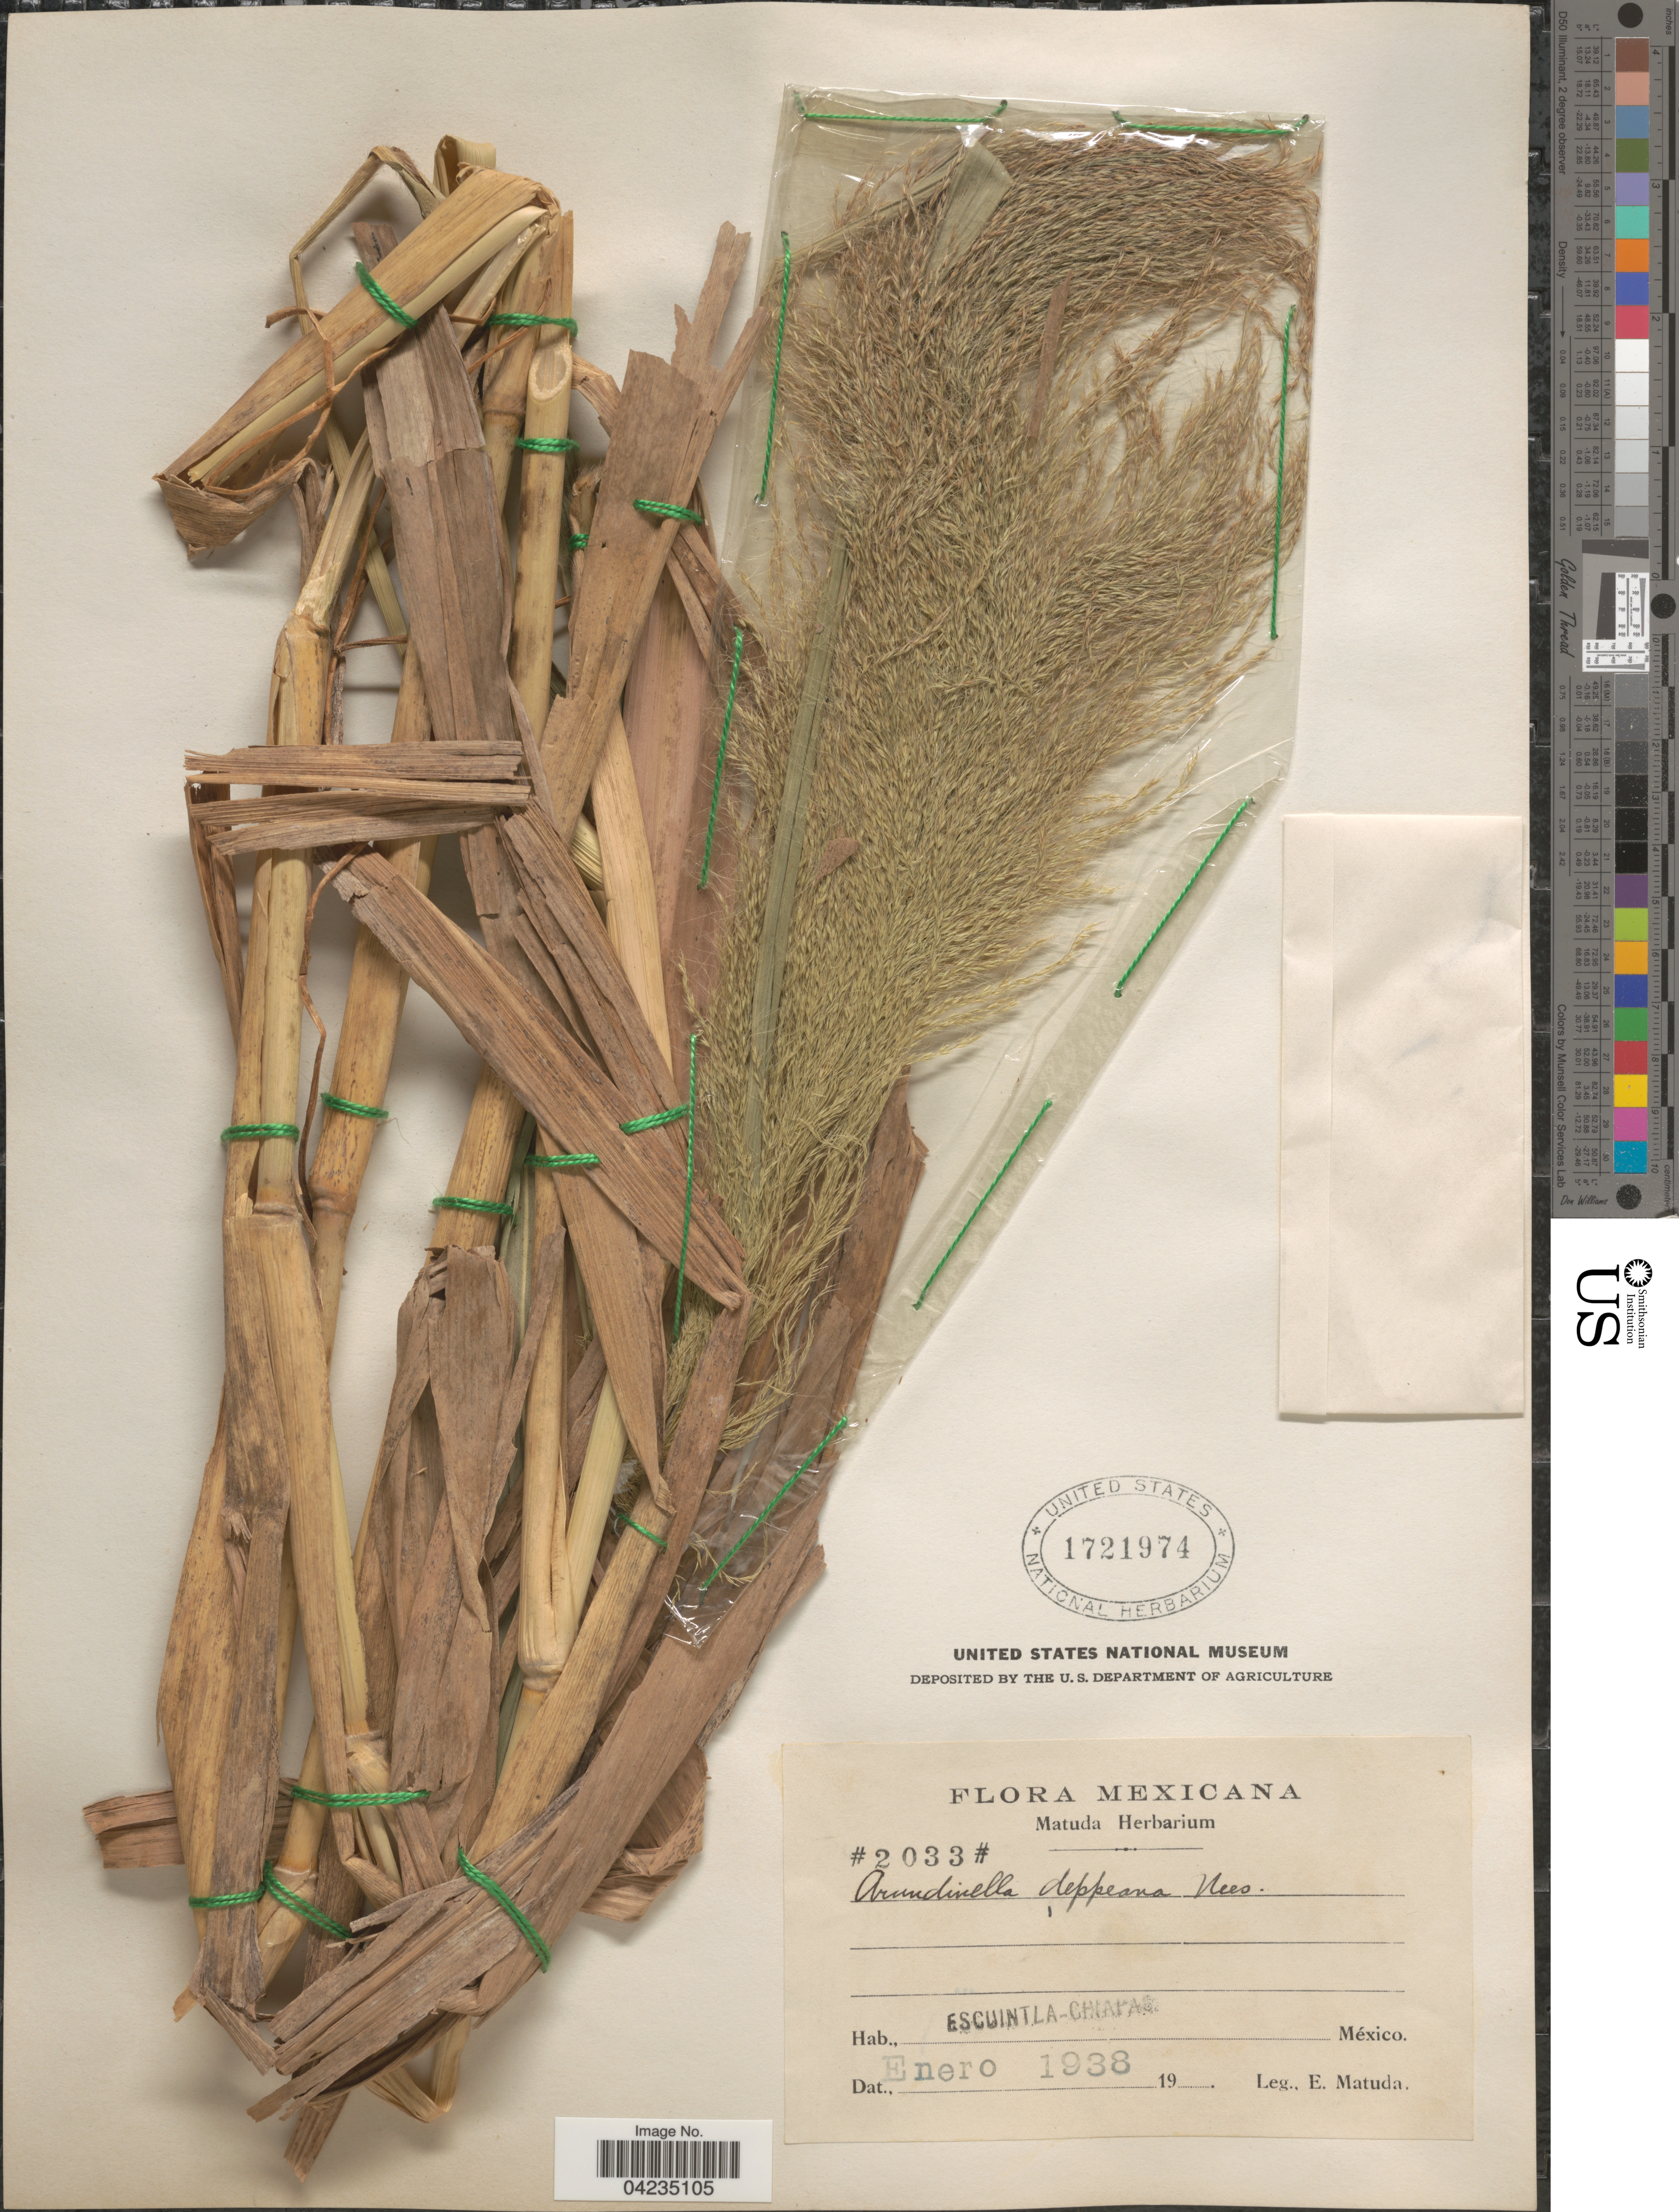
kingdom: Plantae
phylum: Tracheophyta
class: Liliopsida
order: Poales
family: Poaceae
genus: Arundinella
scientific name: Arundinella deppeana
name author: Nees ex Steud.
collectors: E. Matuda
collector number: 2033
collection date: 1938-01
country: Mexico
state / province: Chiapas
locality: Escuintla-Chiapas.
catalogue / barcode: US 1721974